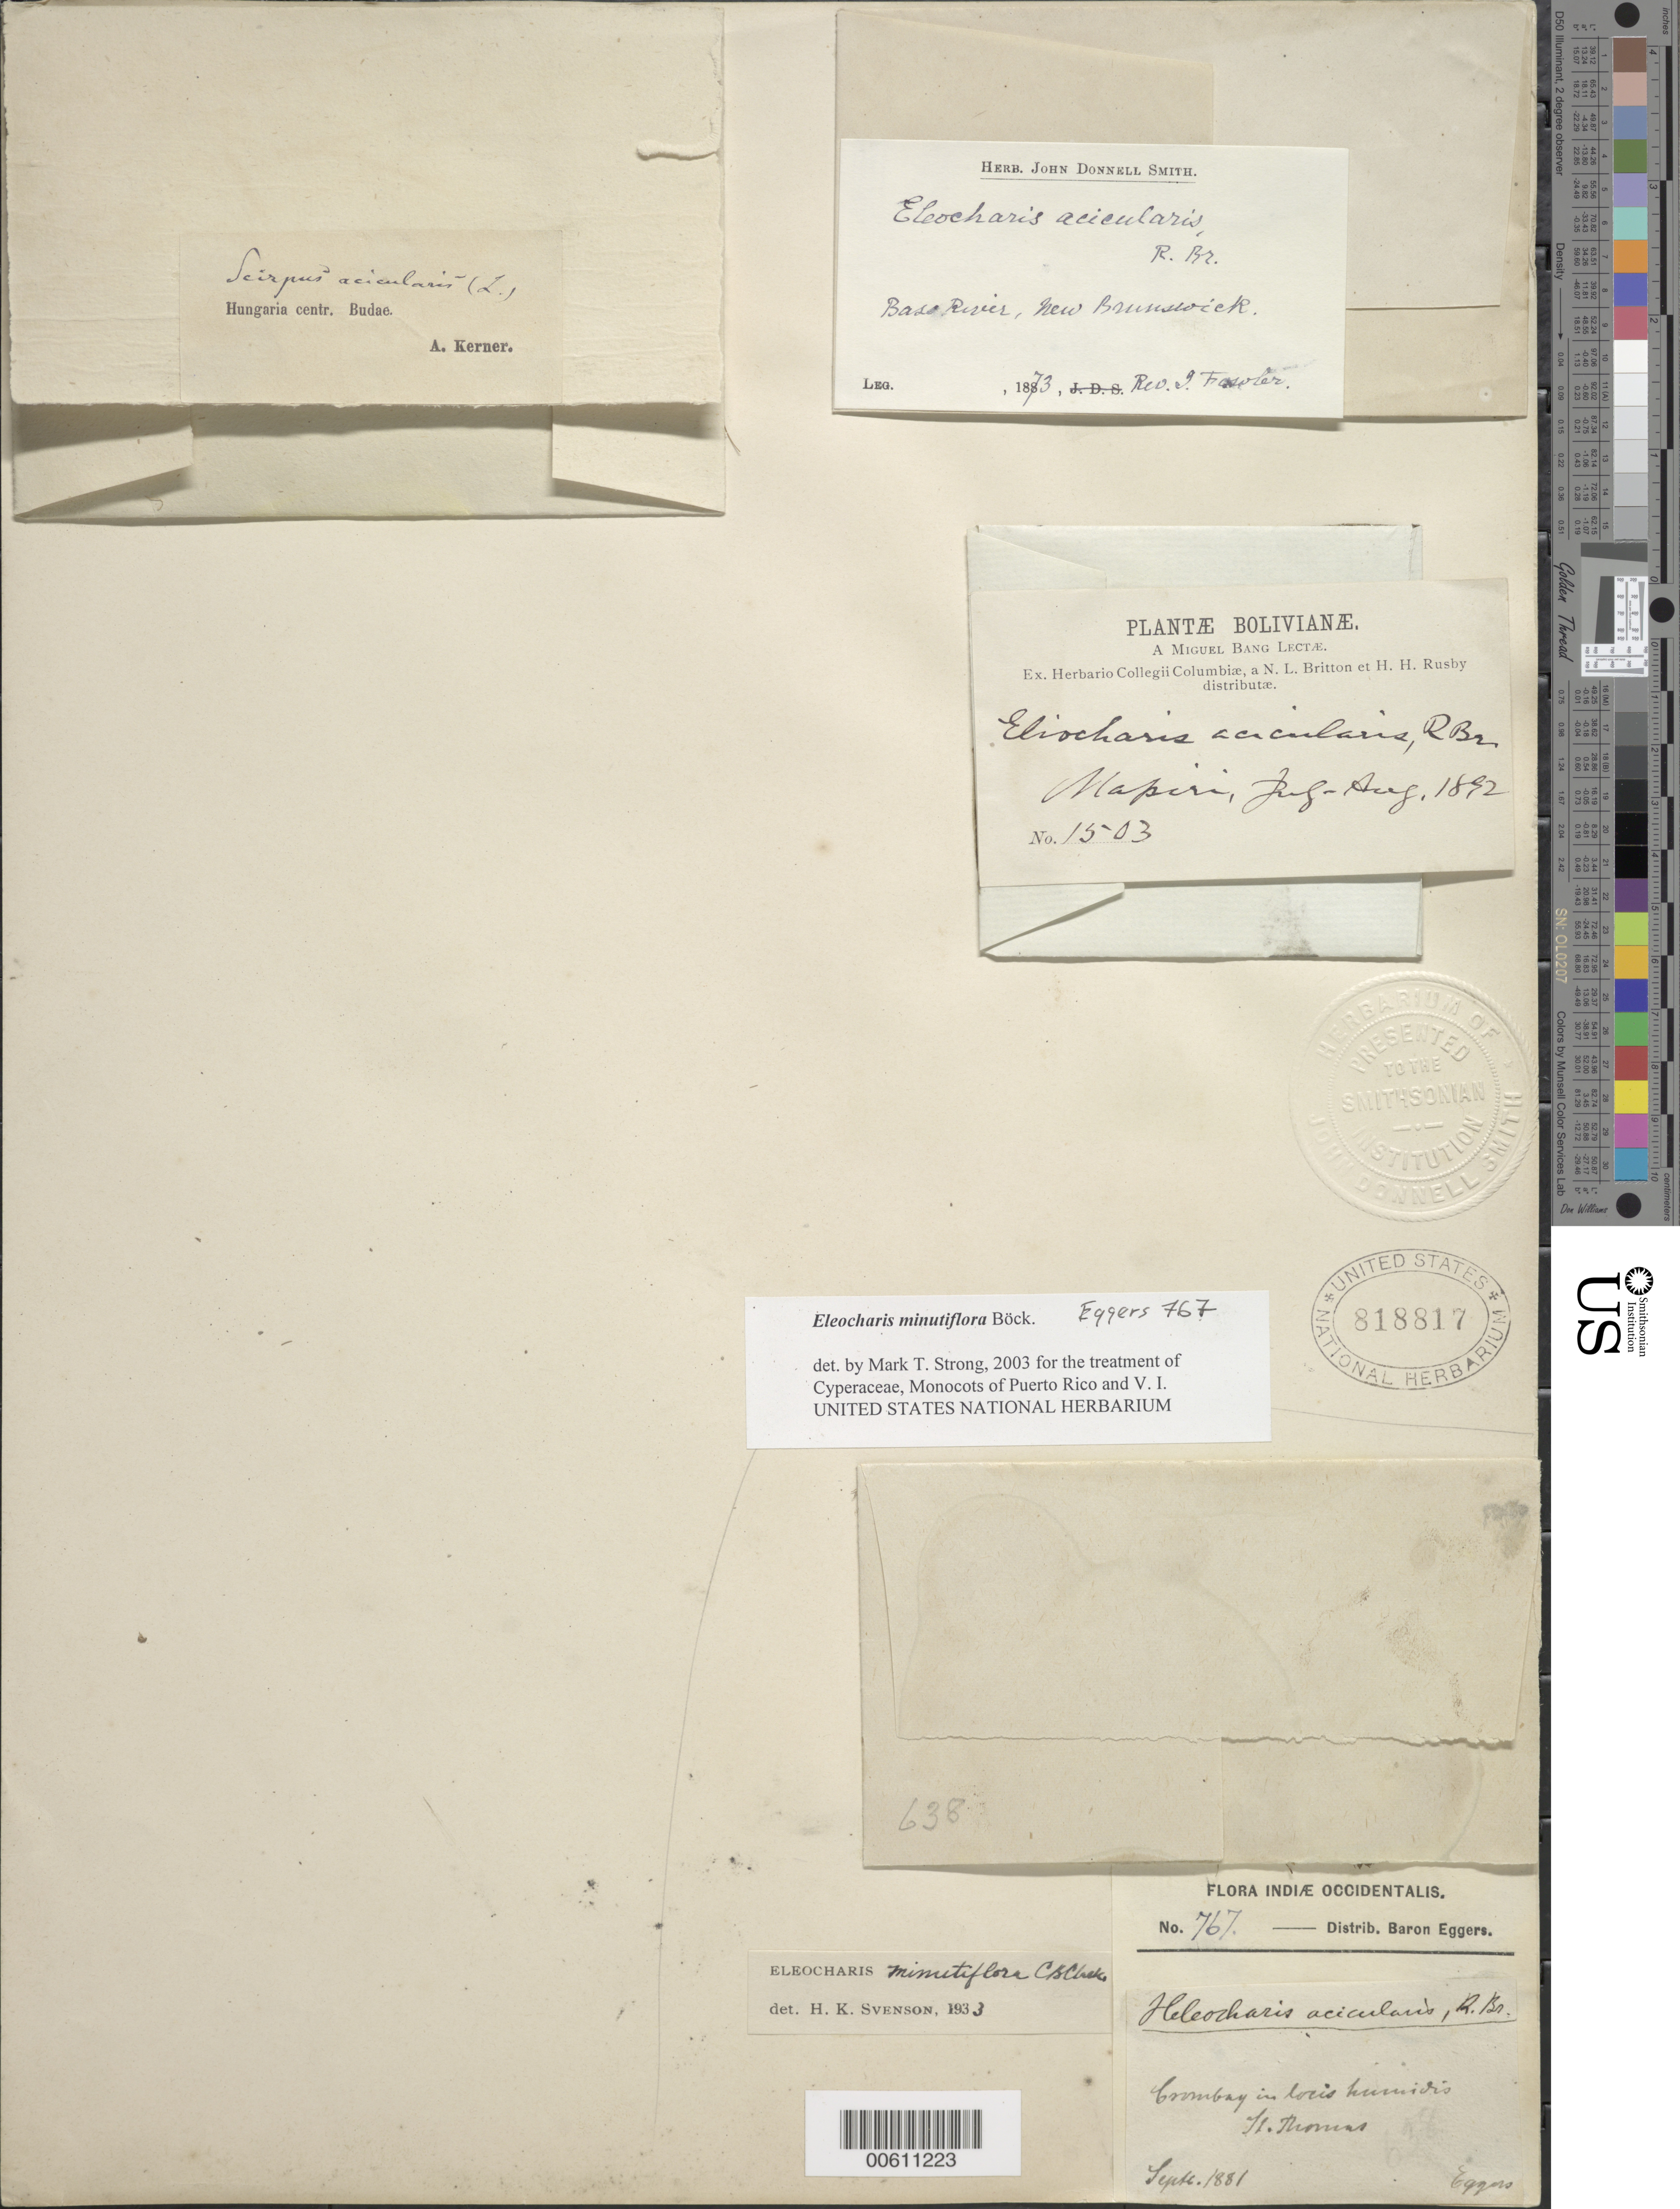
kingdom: Plantae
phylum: Tracheophyta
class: Liliopsida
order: Poales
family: Cyperaceae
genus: Eleocharis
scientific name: Eleocharis minutiflora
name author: Boeckeler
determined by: Strong, M. T., (US), Smithsonian Institution - National Museum of Natural History (UNITED STATES)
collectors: H. F. A. von Eggers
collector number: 767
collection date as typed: Oct 1881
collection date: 1881-10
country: U.S. Virgin Islands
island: St. Thomas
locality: St. Thomas: Grum Bay.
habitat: In locis humidis.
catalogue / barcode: US 818817